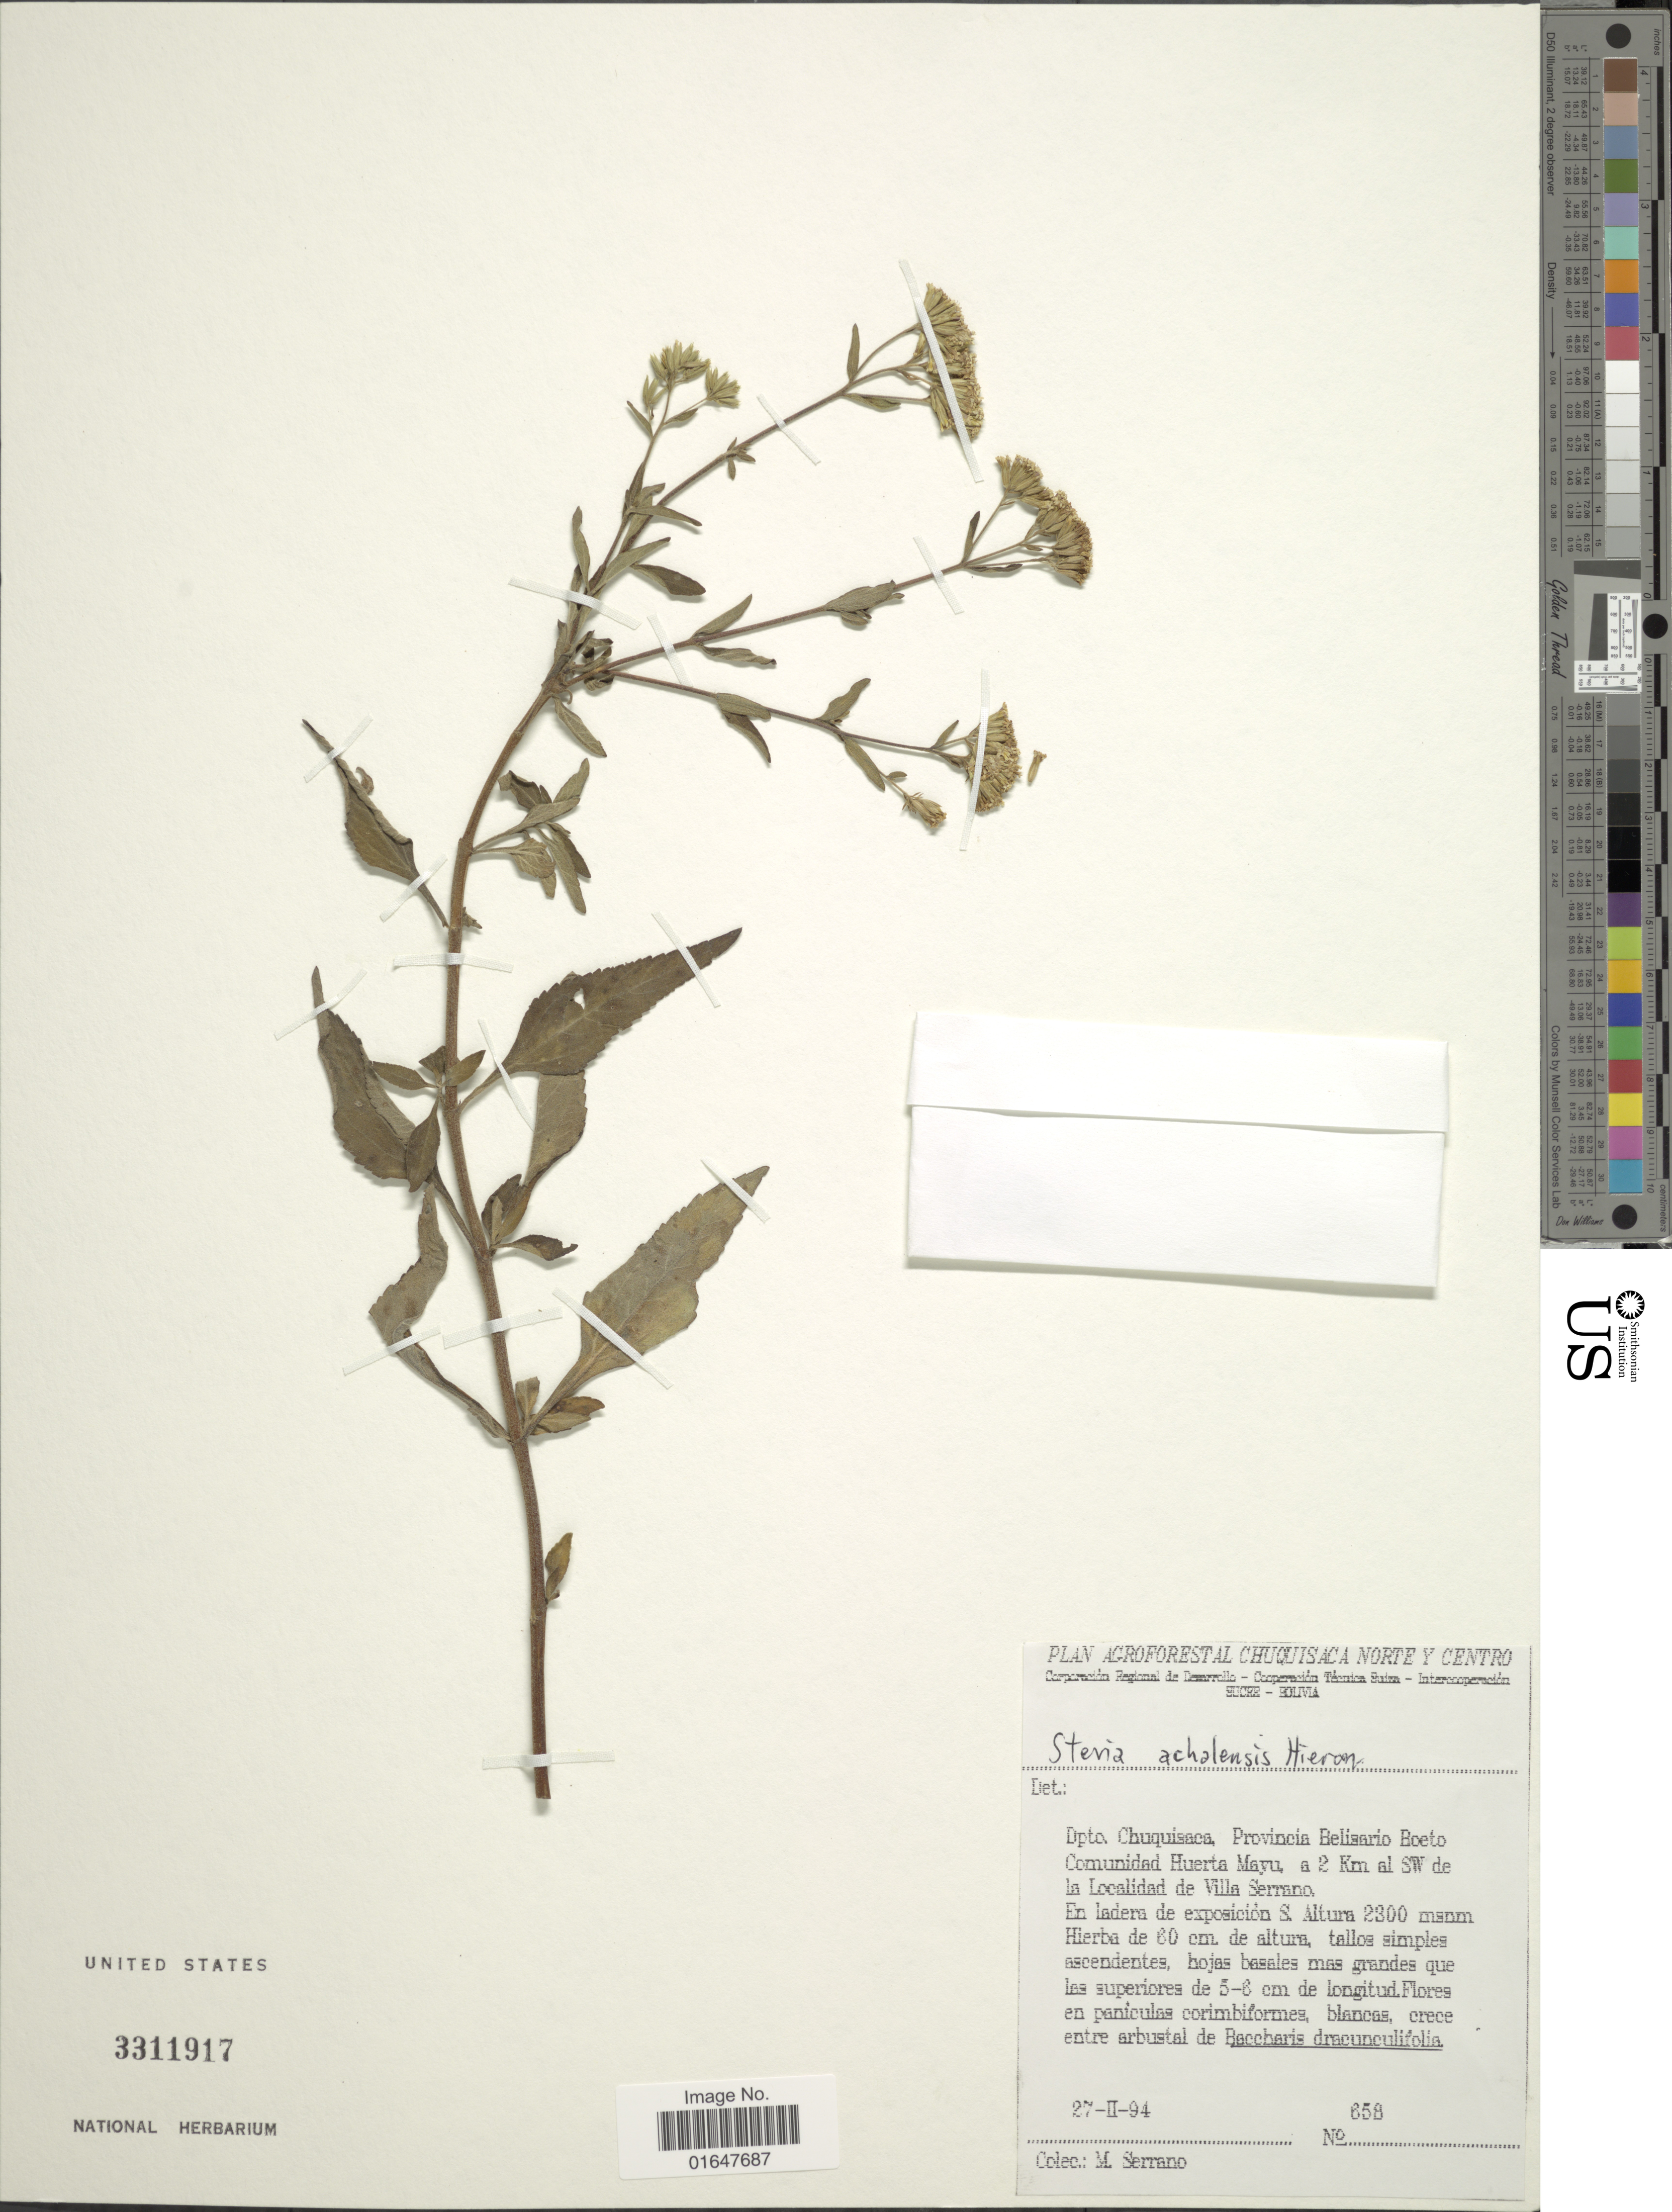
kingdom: Plantae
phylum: Tracheophyta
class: Magnoliopsida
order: Asterales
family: Asteraceae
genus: Stevia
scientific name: Stevia achalensis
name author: Hieron.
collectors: M. Serrano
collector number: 658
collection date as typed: Transcribed d/m/y: 27/2/94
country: Bolivia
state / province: Chuquisaca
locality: Provincia Belisario Boeto Comunidad Huerta Mayu, a 2 km al SW de Villa Serrano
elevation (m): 2300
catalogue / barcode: US 3311917